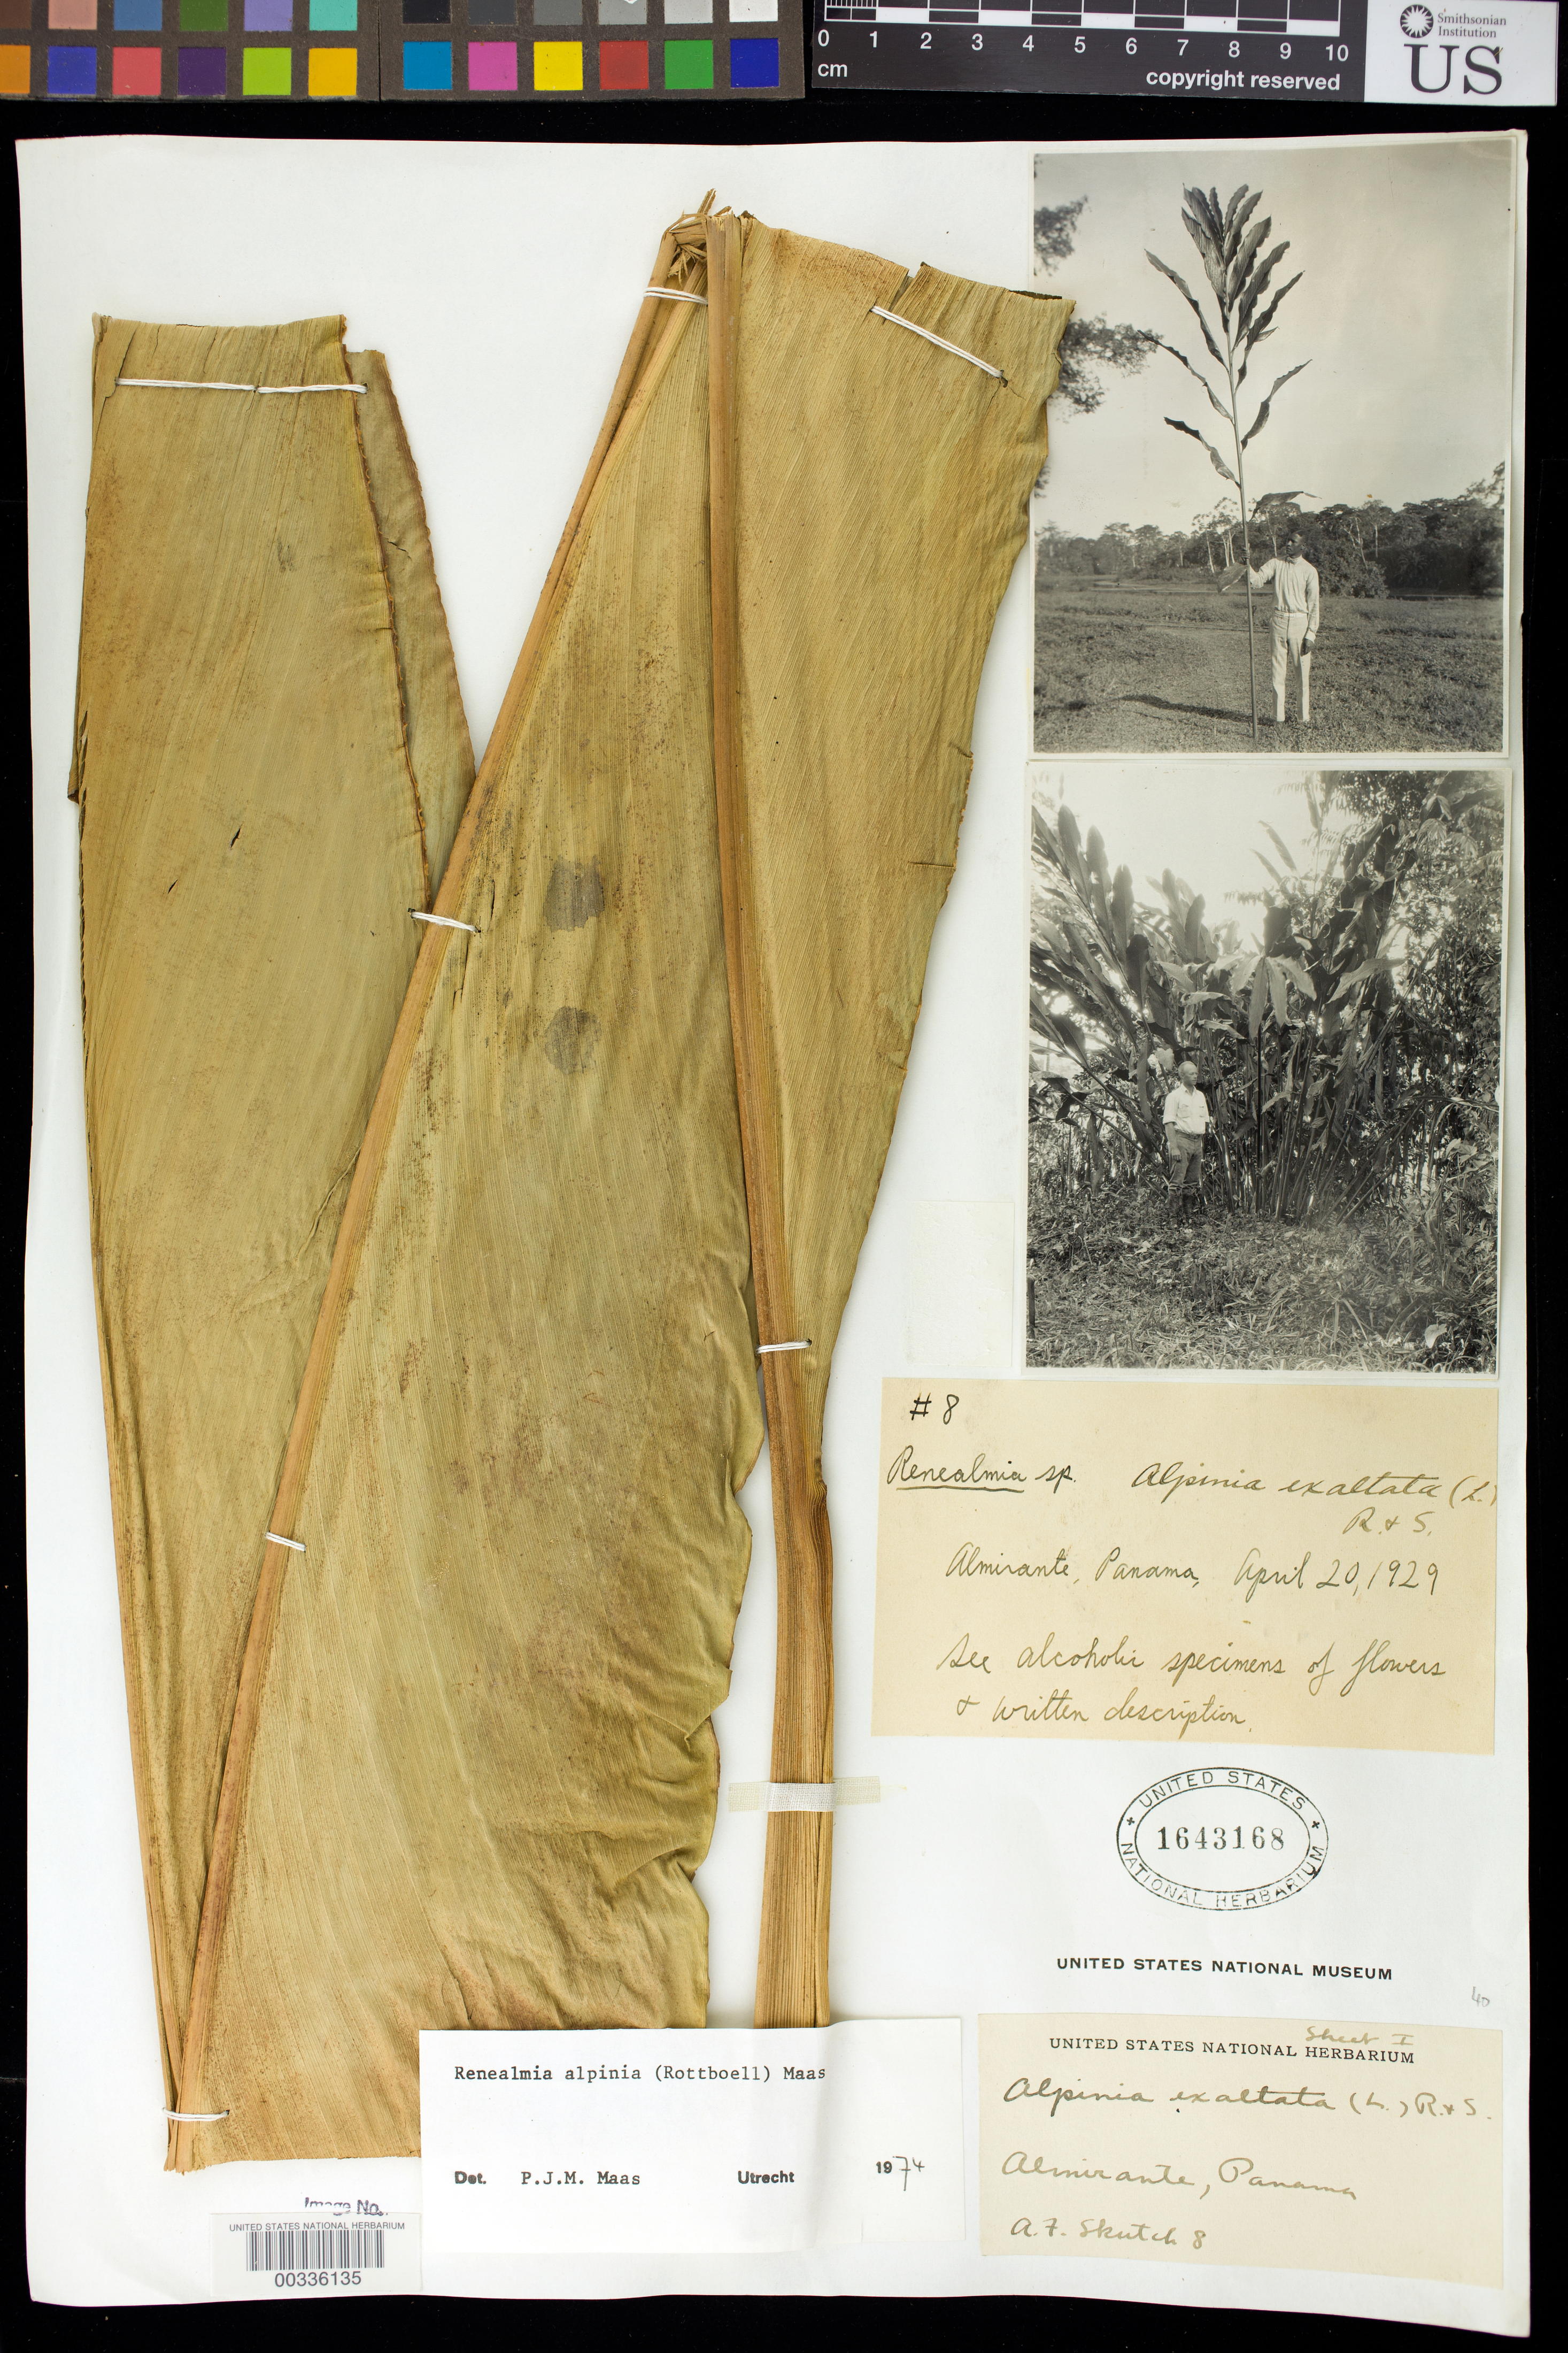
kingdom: Plantae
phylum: Tracheophyta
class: Liliopsida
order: Zingiberales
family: Zingiberaceae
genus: Renealmia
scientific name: Renealmia alpinia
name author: (Rottb.) Maas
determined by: Maas, Paul J. M.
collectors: A. F. Skutch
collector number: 8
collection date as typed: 20 Apr 1929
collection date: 1929-04-20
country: Panama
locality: Almirante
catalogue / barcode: US 1643168